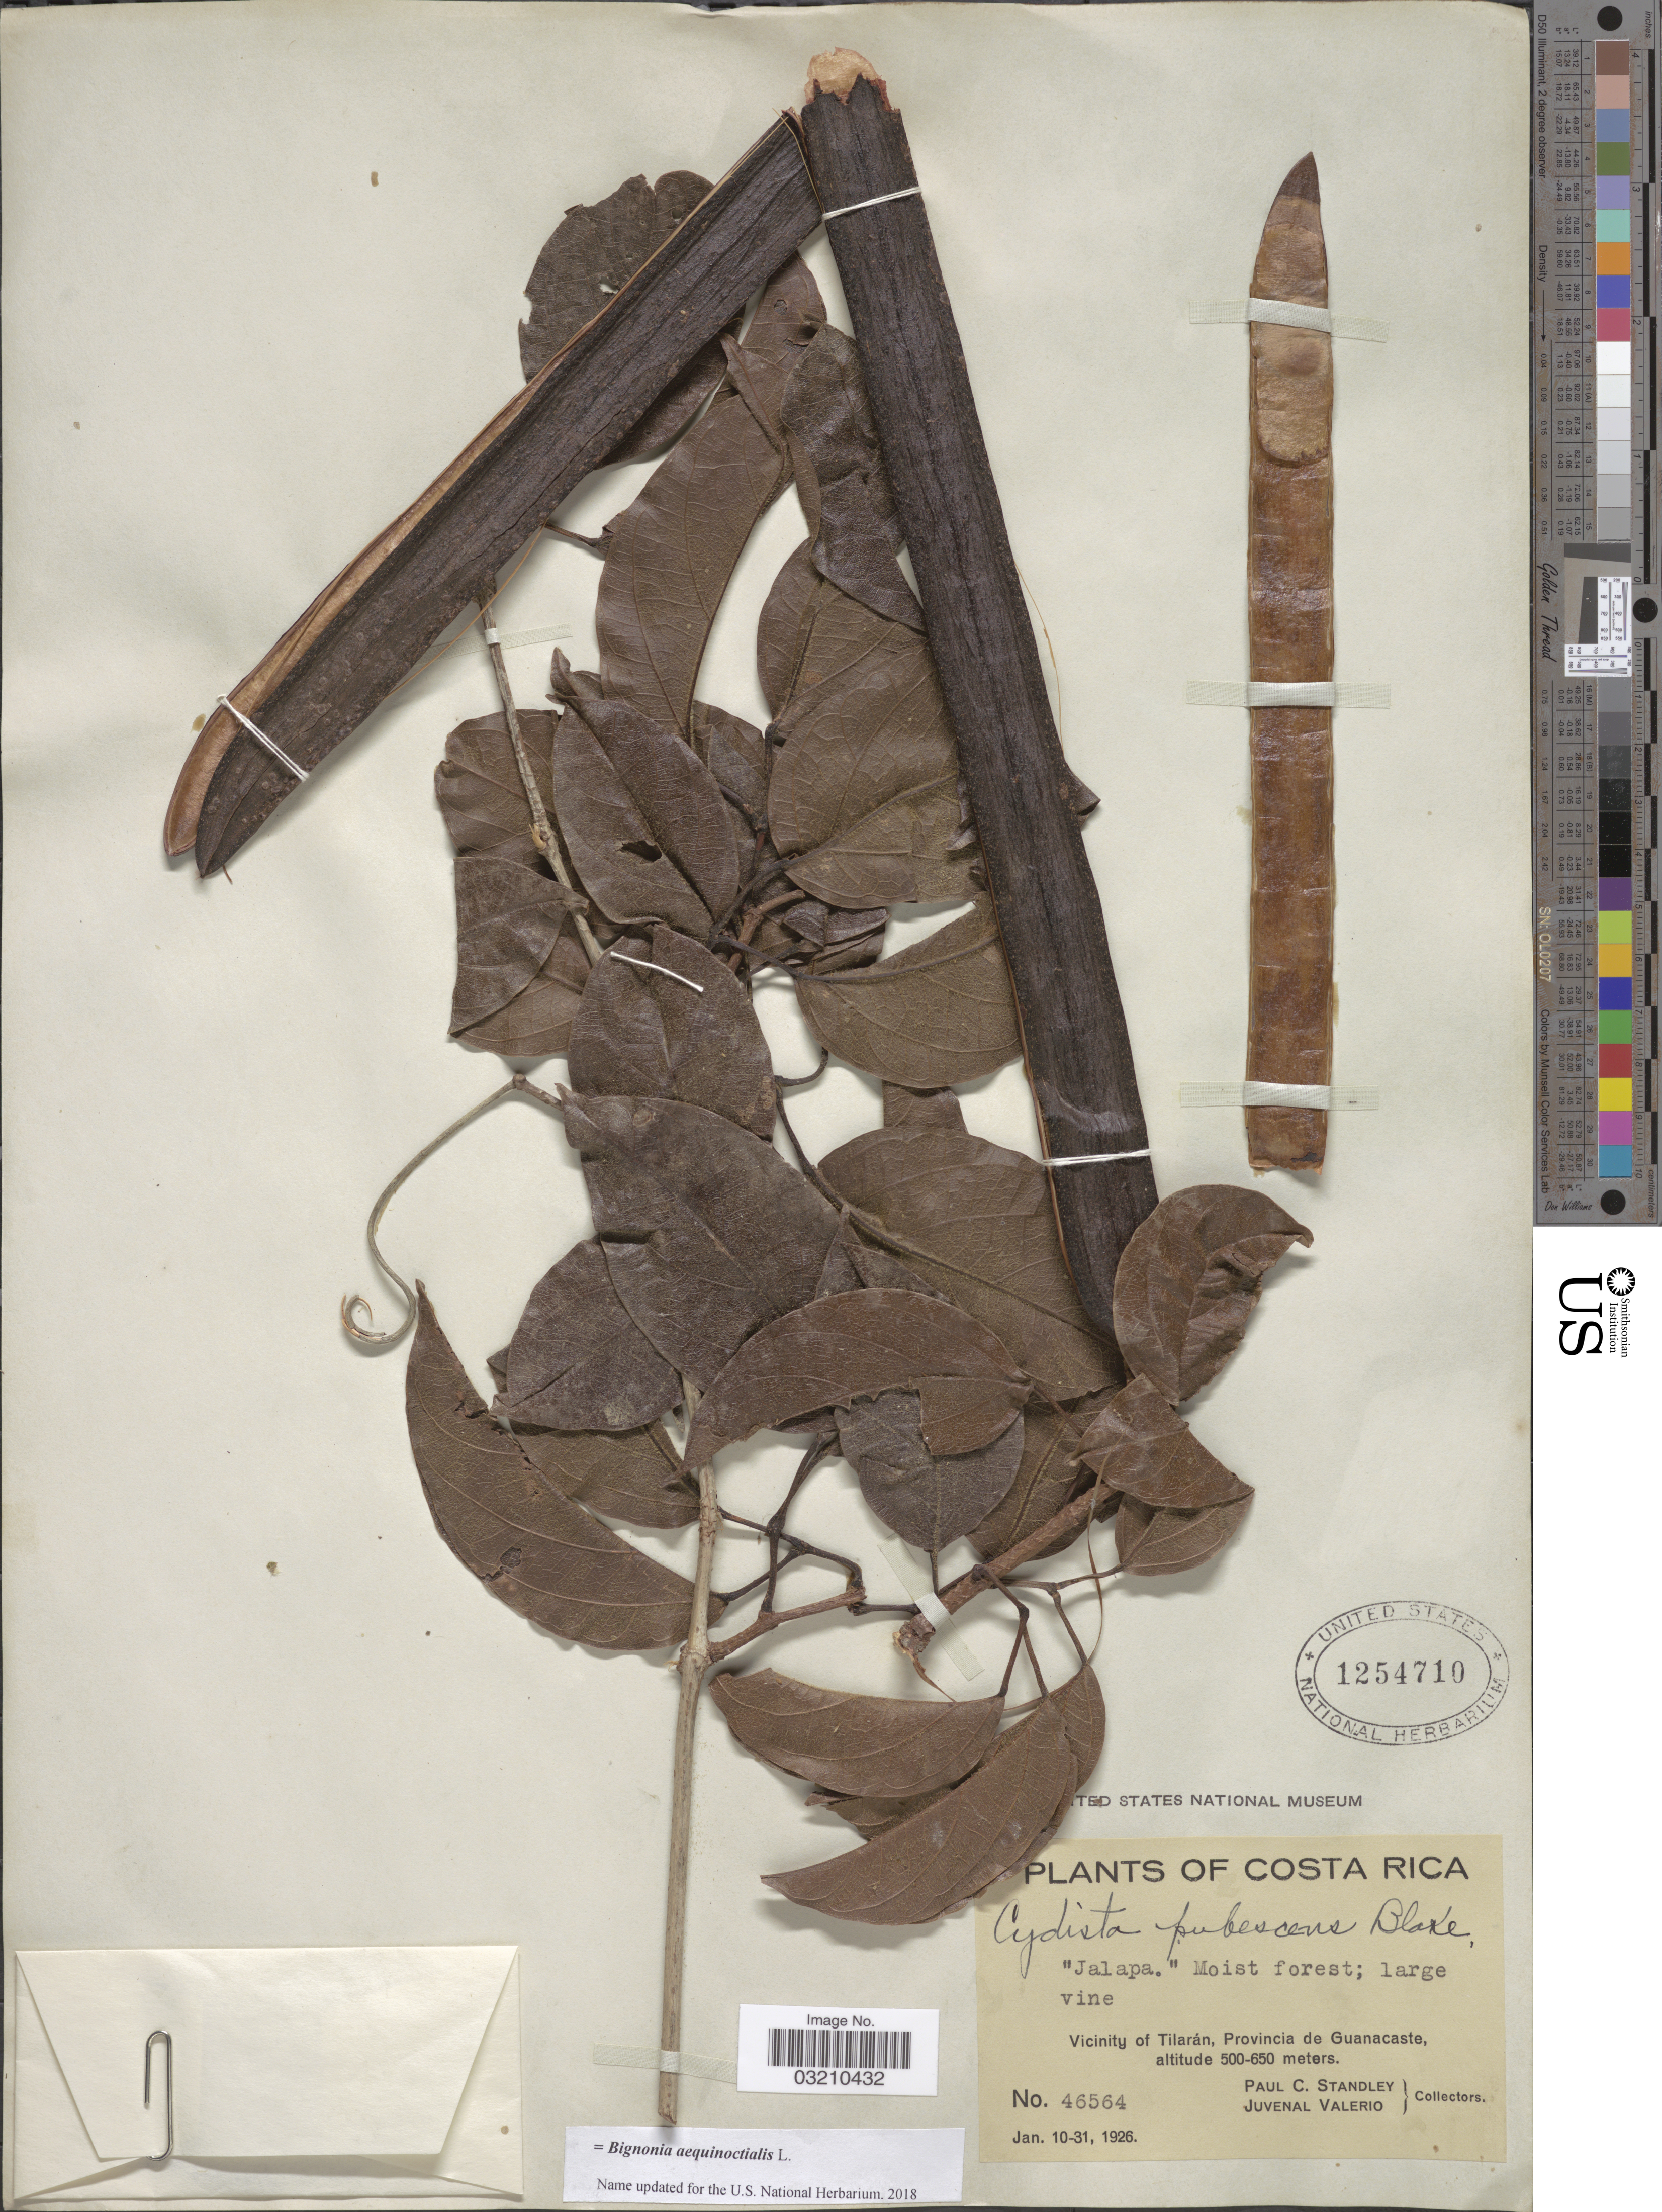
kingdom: Plantae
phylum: Tracheophyta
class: Magnoliopsida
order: Lamiales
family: Bignoniaceae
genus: Bignonia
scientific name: Bignonia aequinoctialis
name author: L.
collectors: P. C. Standley & J. Valerio R.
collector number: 46564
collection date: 1926-01-10/1926-01-31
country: Costa Rica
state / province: Guanacaste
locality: Vicinity of Tilarán.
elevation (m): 500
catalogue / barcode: US 1254710